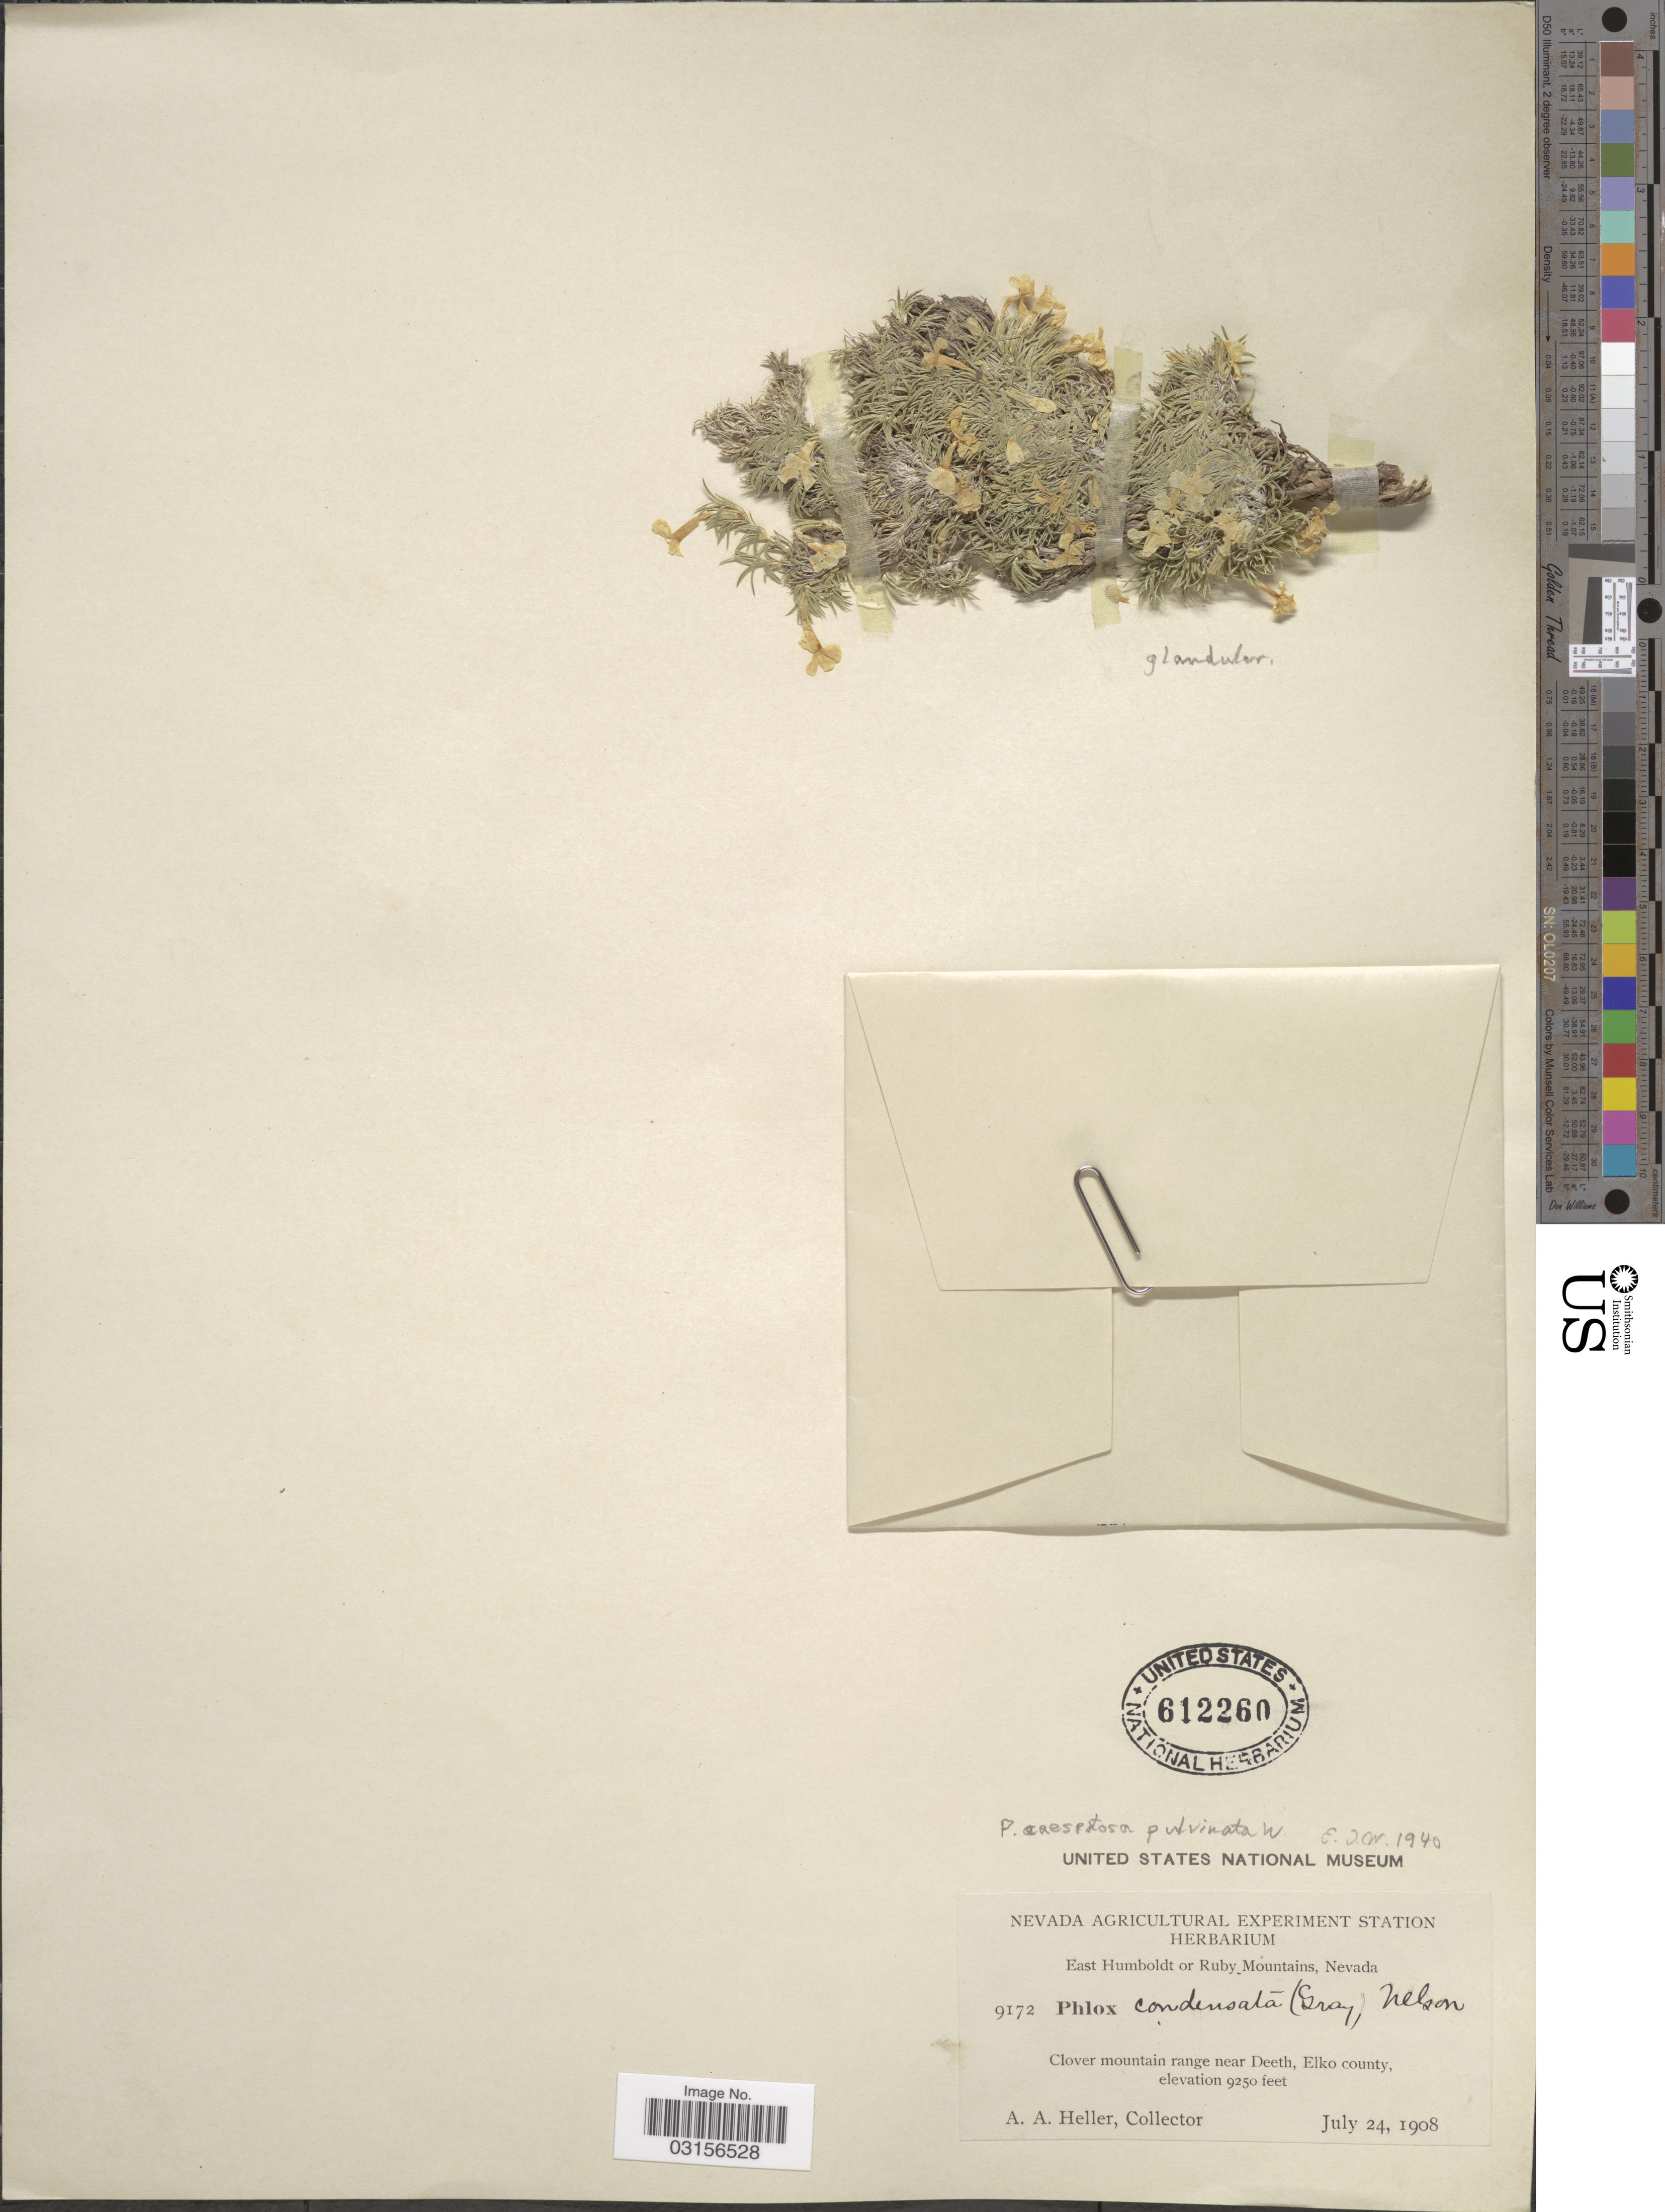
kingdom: Plantae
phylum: Tracheophyta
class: Magnoliopsida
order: Ericales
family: Polemoniaceae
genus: Phlox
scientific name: Phlox condensata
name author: (A. Gray) E.E. Nelson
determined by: Mayfield, M. H.; Ferguson, C. J.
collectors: A. A. Heller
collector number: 9172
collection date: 1908-07-24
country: United States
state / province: Nevada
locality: East Humboldt or Ruby Mountains. Clover mountain range near Deeth, Elko county.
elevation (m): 2819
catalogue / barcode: US 612260